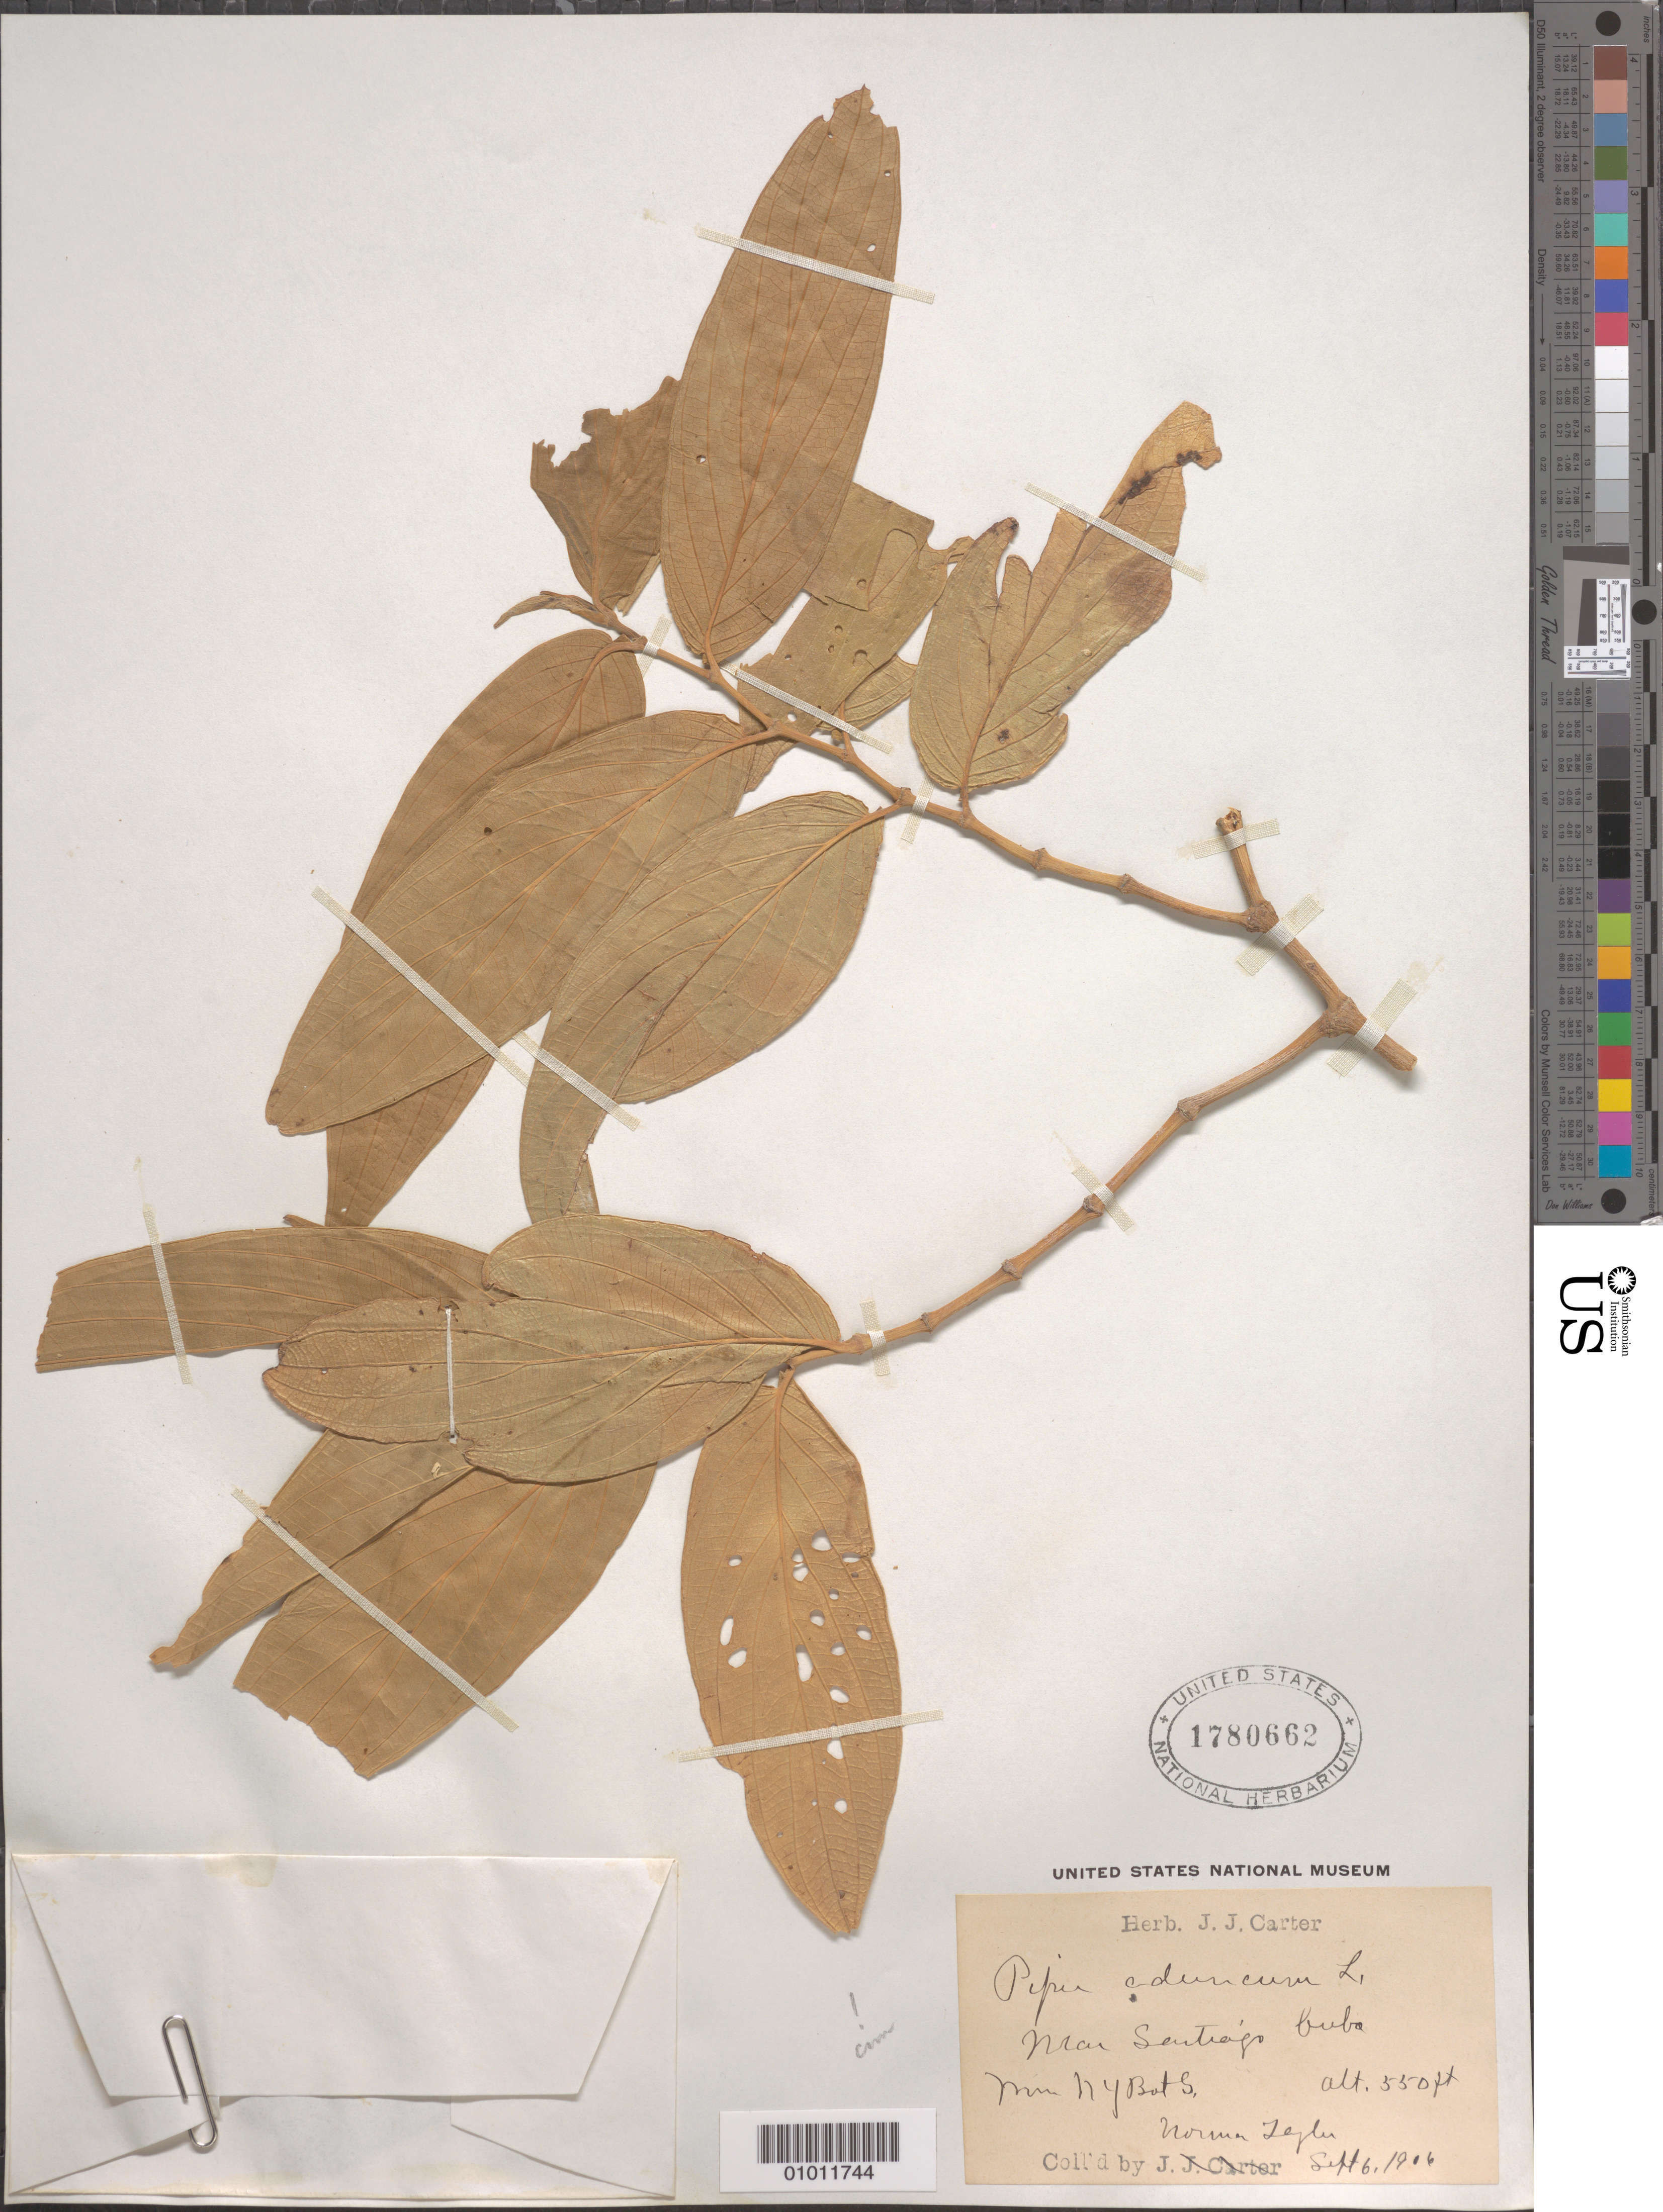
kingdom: Plantae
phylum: Tracheophyta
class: Magnoliopsida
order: Piperales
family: Piperaceae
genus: Piper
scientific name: Piper aduncum var. aduncum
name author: L.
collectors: N. Taylor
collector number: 114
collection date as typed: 06 Sep 1906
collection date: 1906-09-06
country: Cuba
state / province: Santiago de Cuba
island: Cuba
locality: Near Santiago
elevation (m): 168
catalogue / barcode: US 1780662